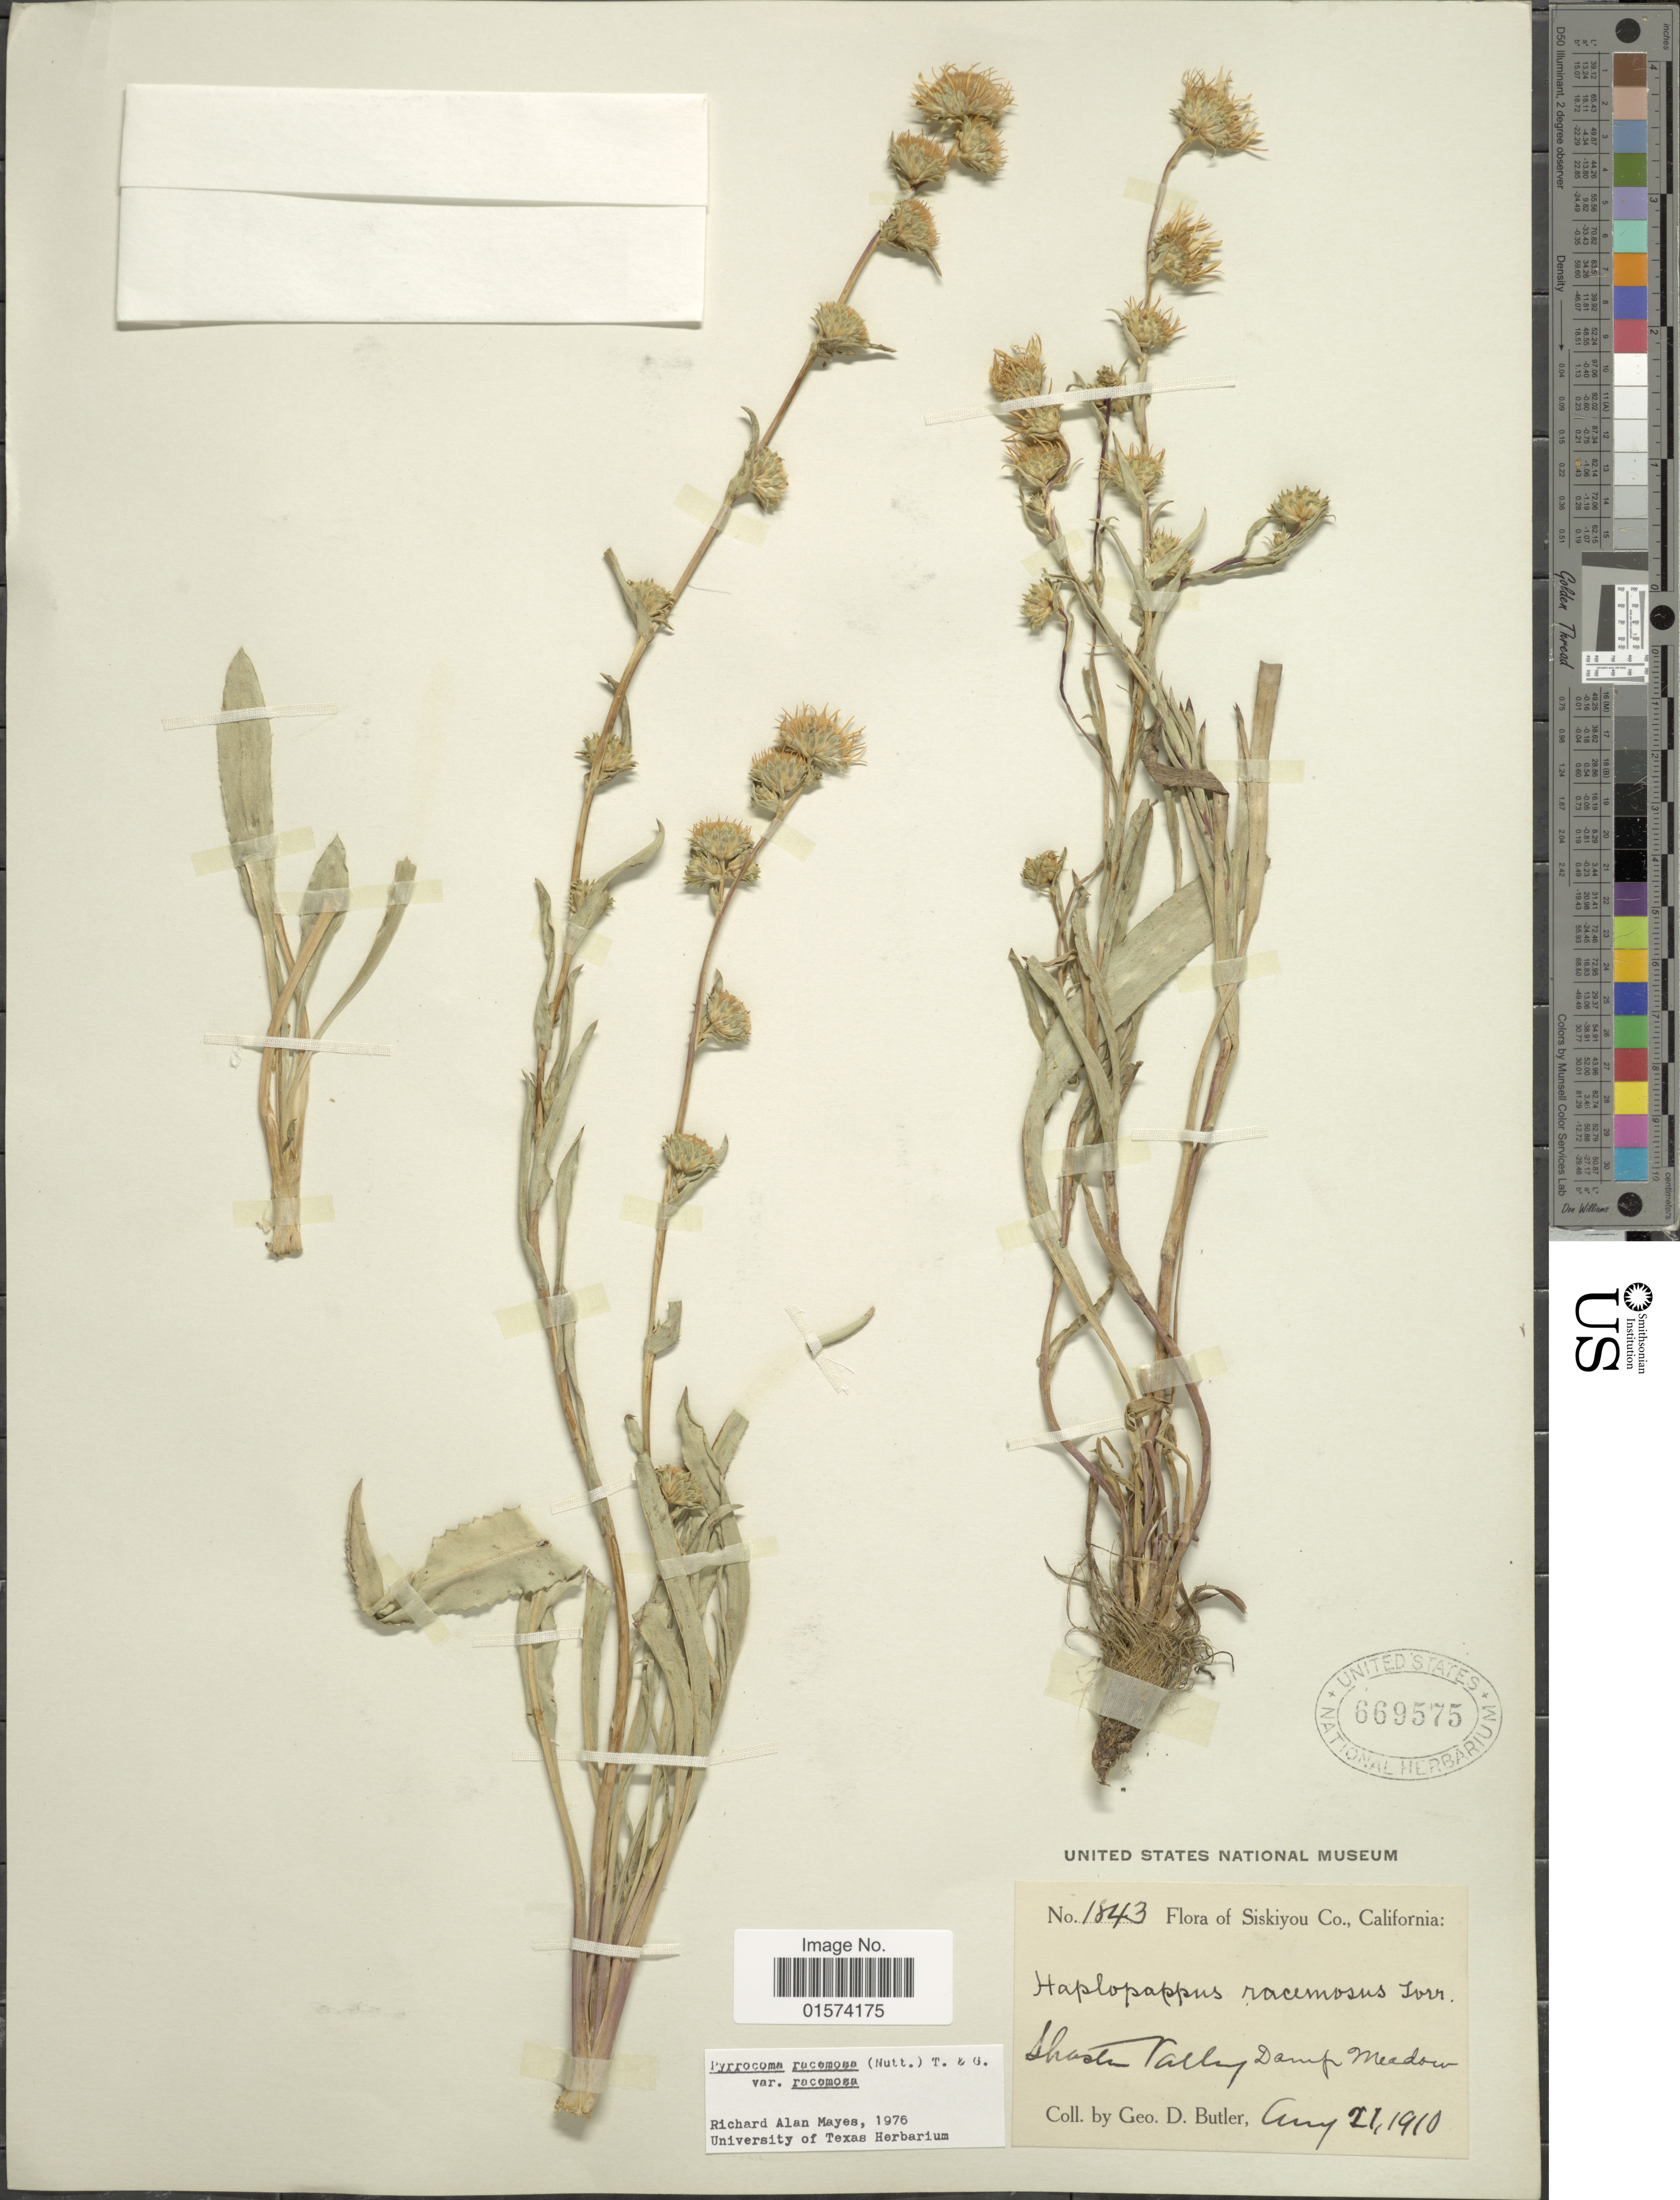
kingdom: Plantae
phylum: Tracheophyta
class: Magnoliopsida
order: Asterales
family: Asteraceae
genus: Pyrrocoma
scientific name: Pyrrocoma racemosa var. racemosa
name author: (Nutt.) Torr. & A. Gray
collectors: G. D. Butler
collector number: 1843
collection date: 1910-08-21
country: United States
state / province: California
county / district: Siskiyou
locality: Siskiyou Co., Shasten Valley, Damp meadow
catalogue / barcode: US 669575